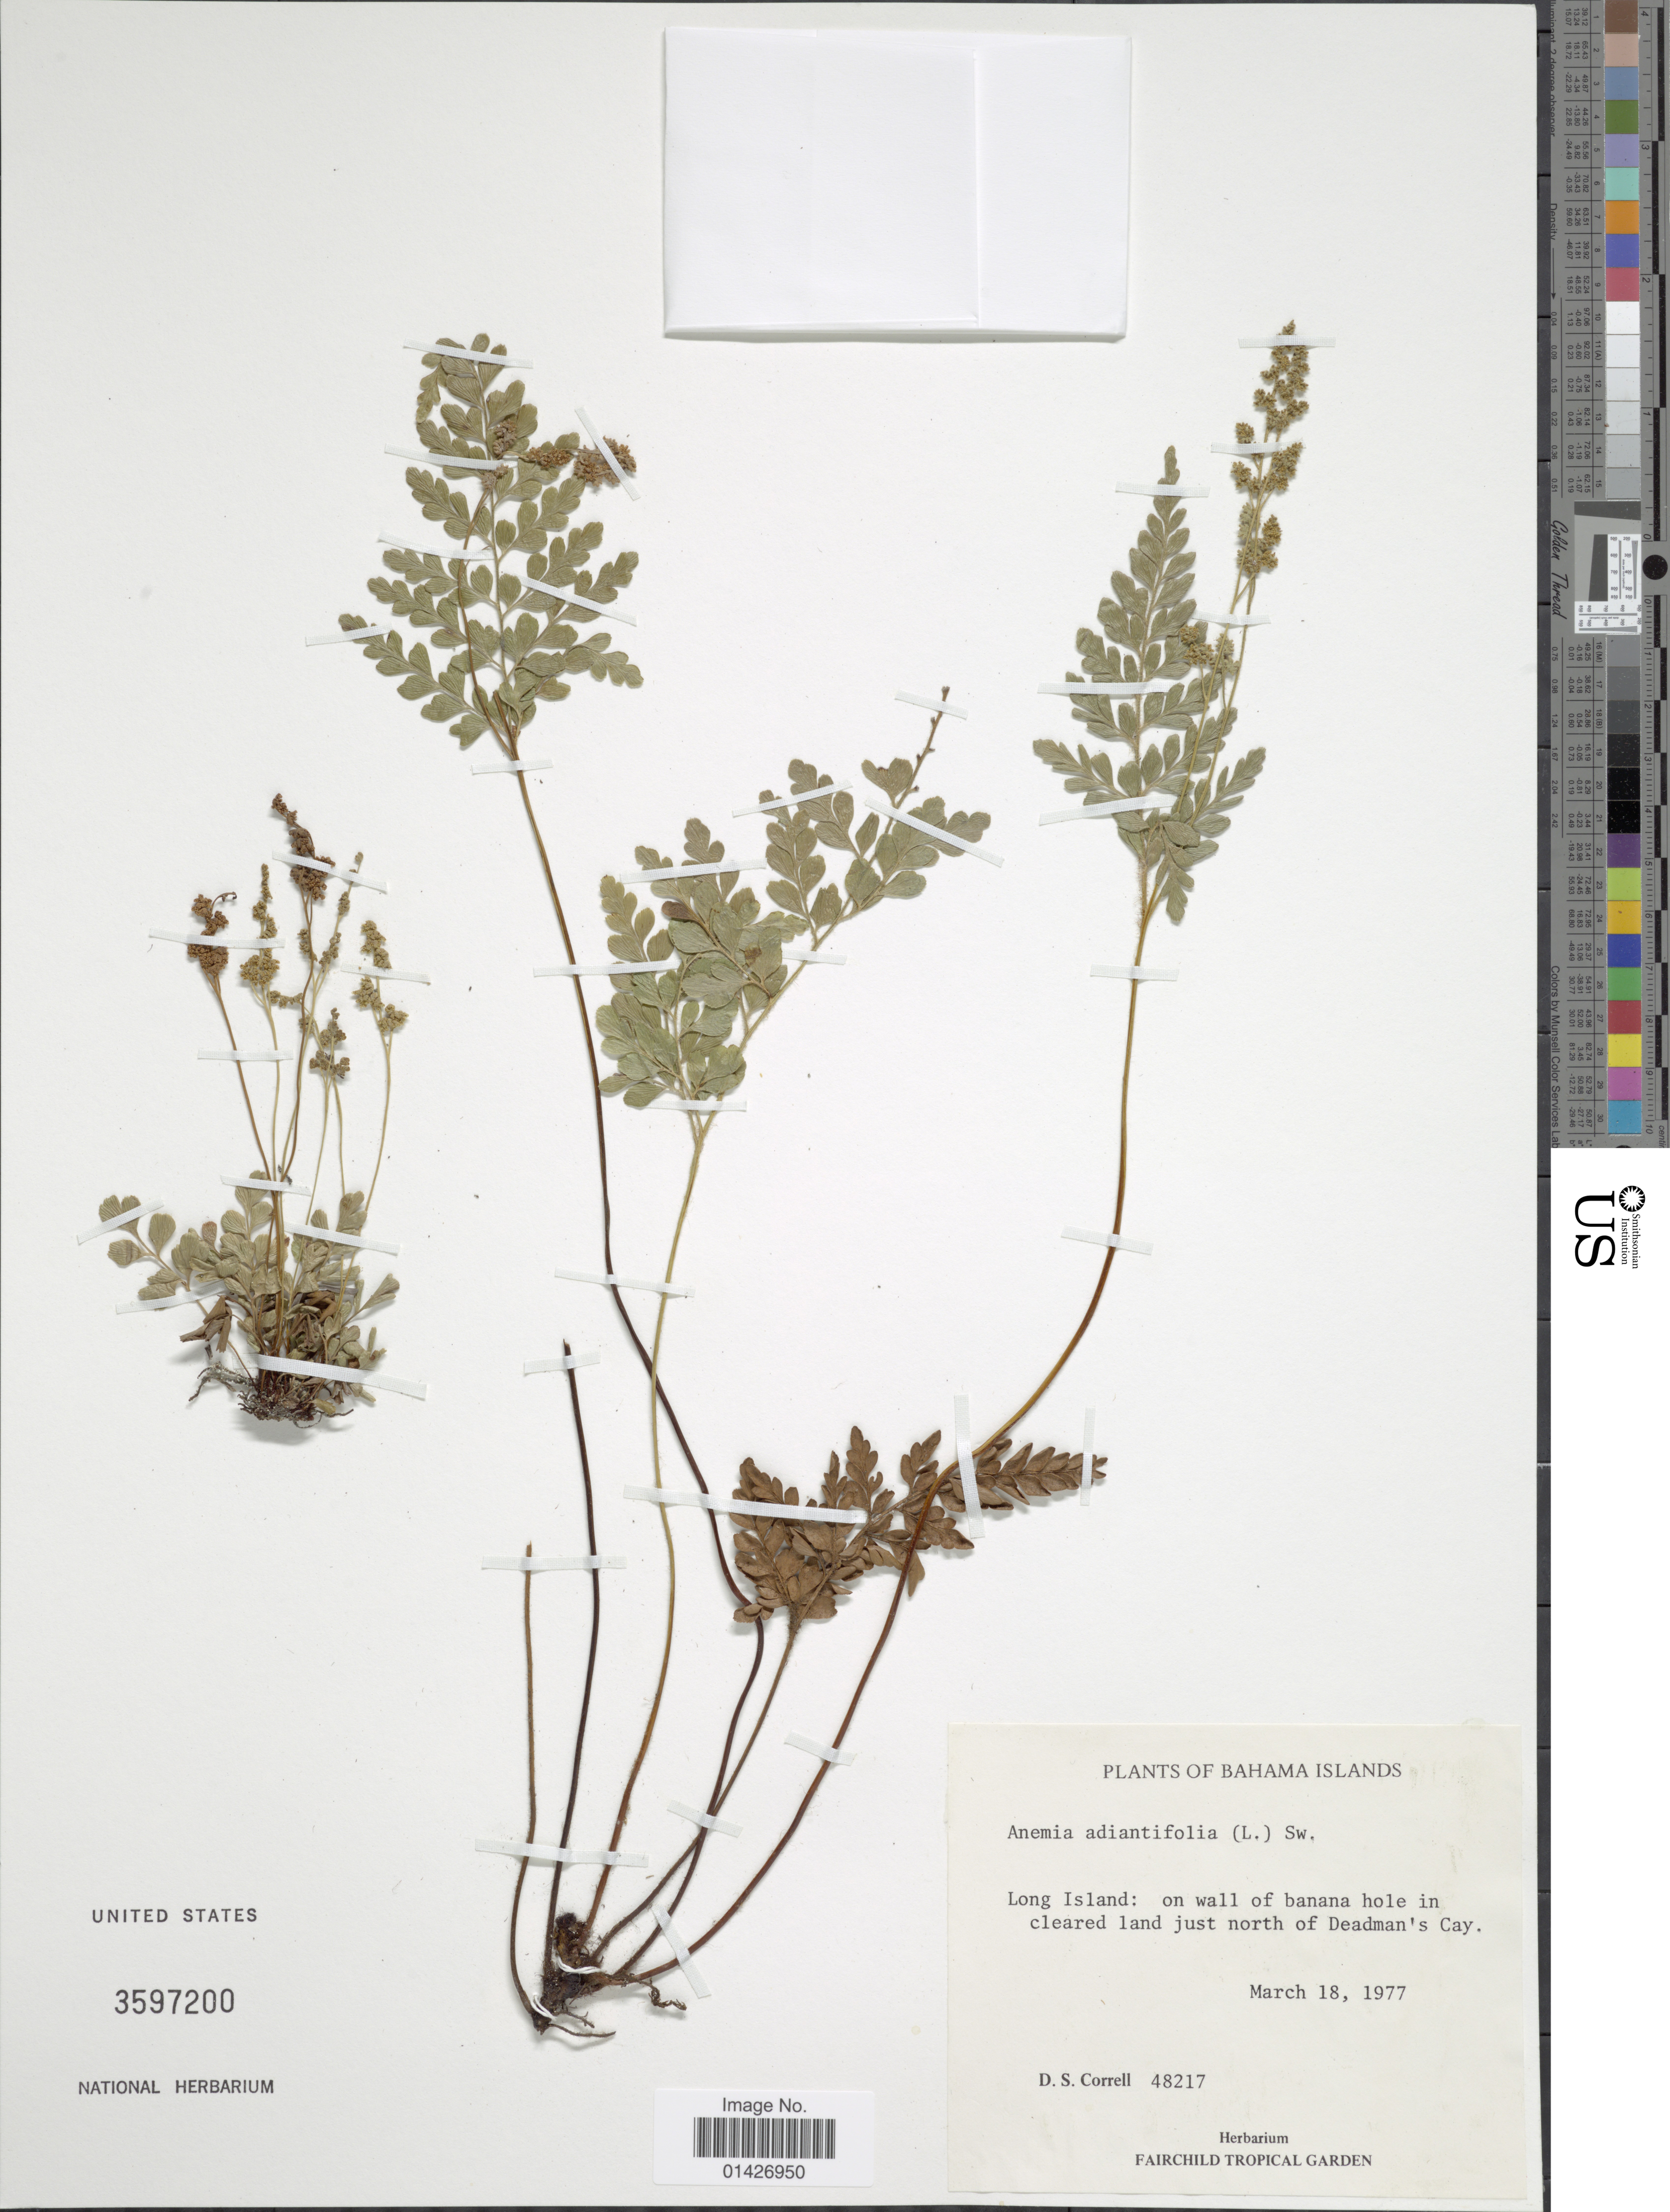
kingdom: Plantae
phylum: Tracheophyta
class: Polypodiopsida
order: Schizaeales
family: Anemiaceae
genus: Anemia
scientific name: Anemia adiantifolia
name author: (L.) Sw.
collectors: D. S. Correll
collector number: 48217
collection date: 1977-03-18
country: United States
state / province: New York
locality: Bahama Island, Long Island: on wall of banana hole in cleared land just north of Deadman's Cay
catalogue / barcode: US 3597200